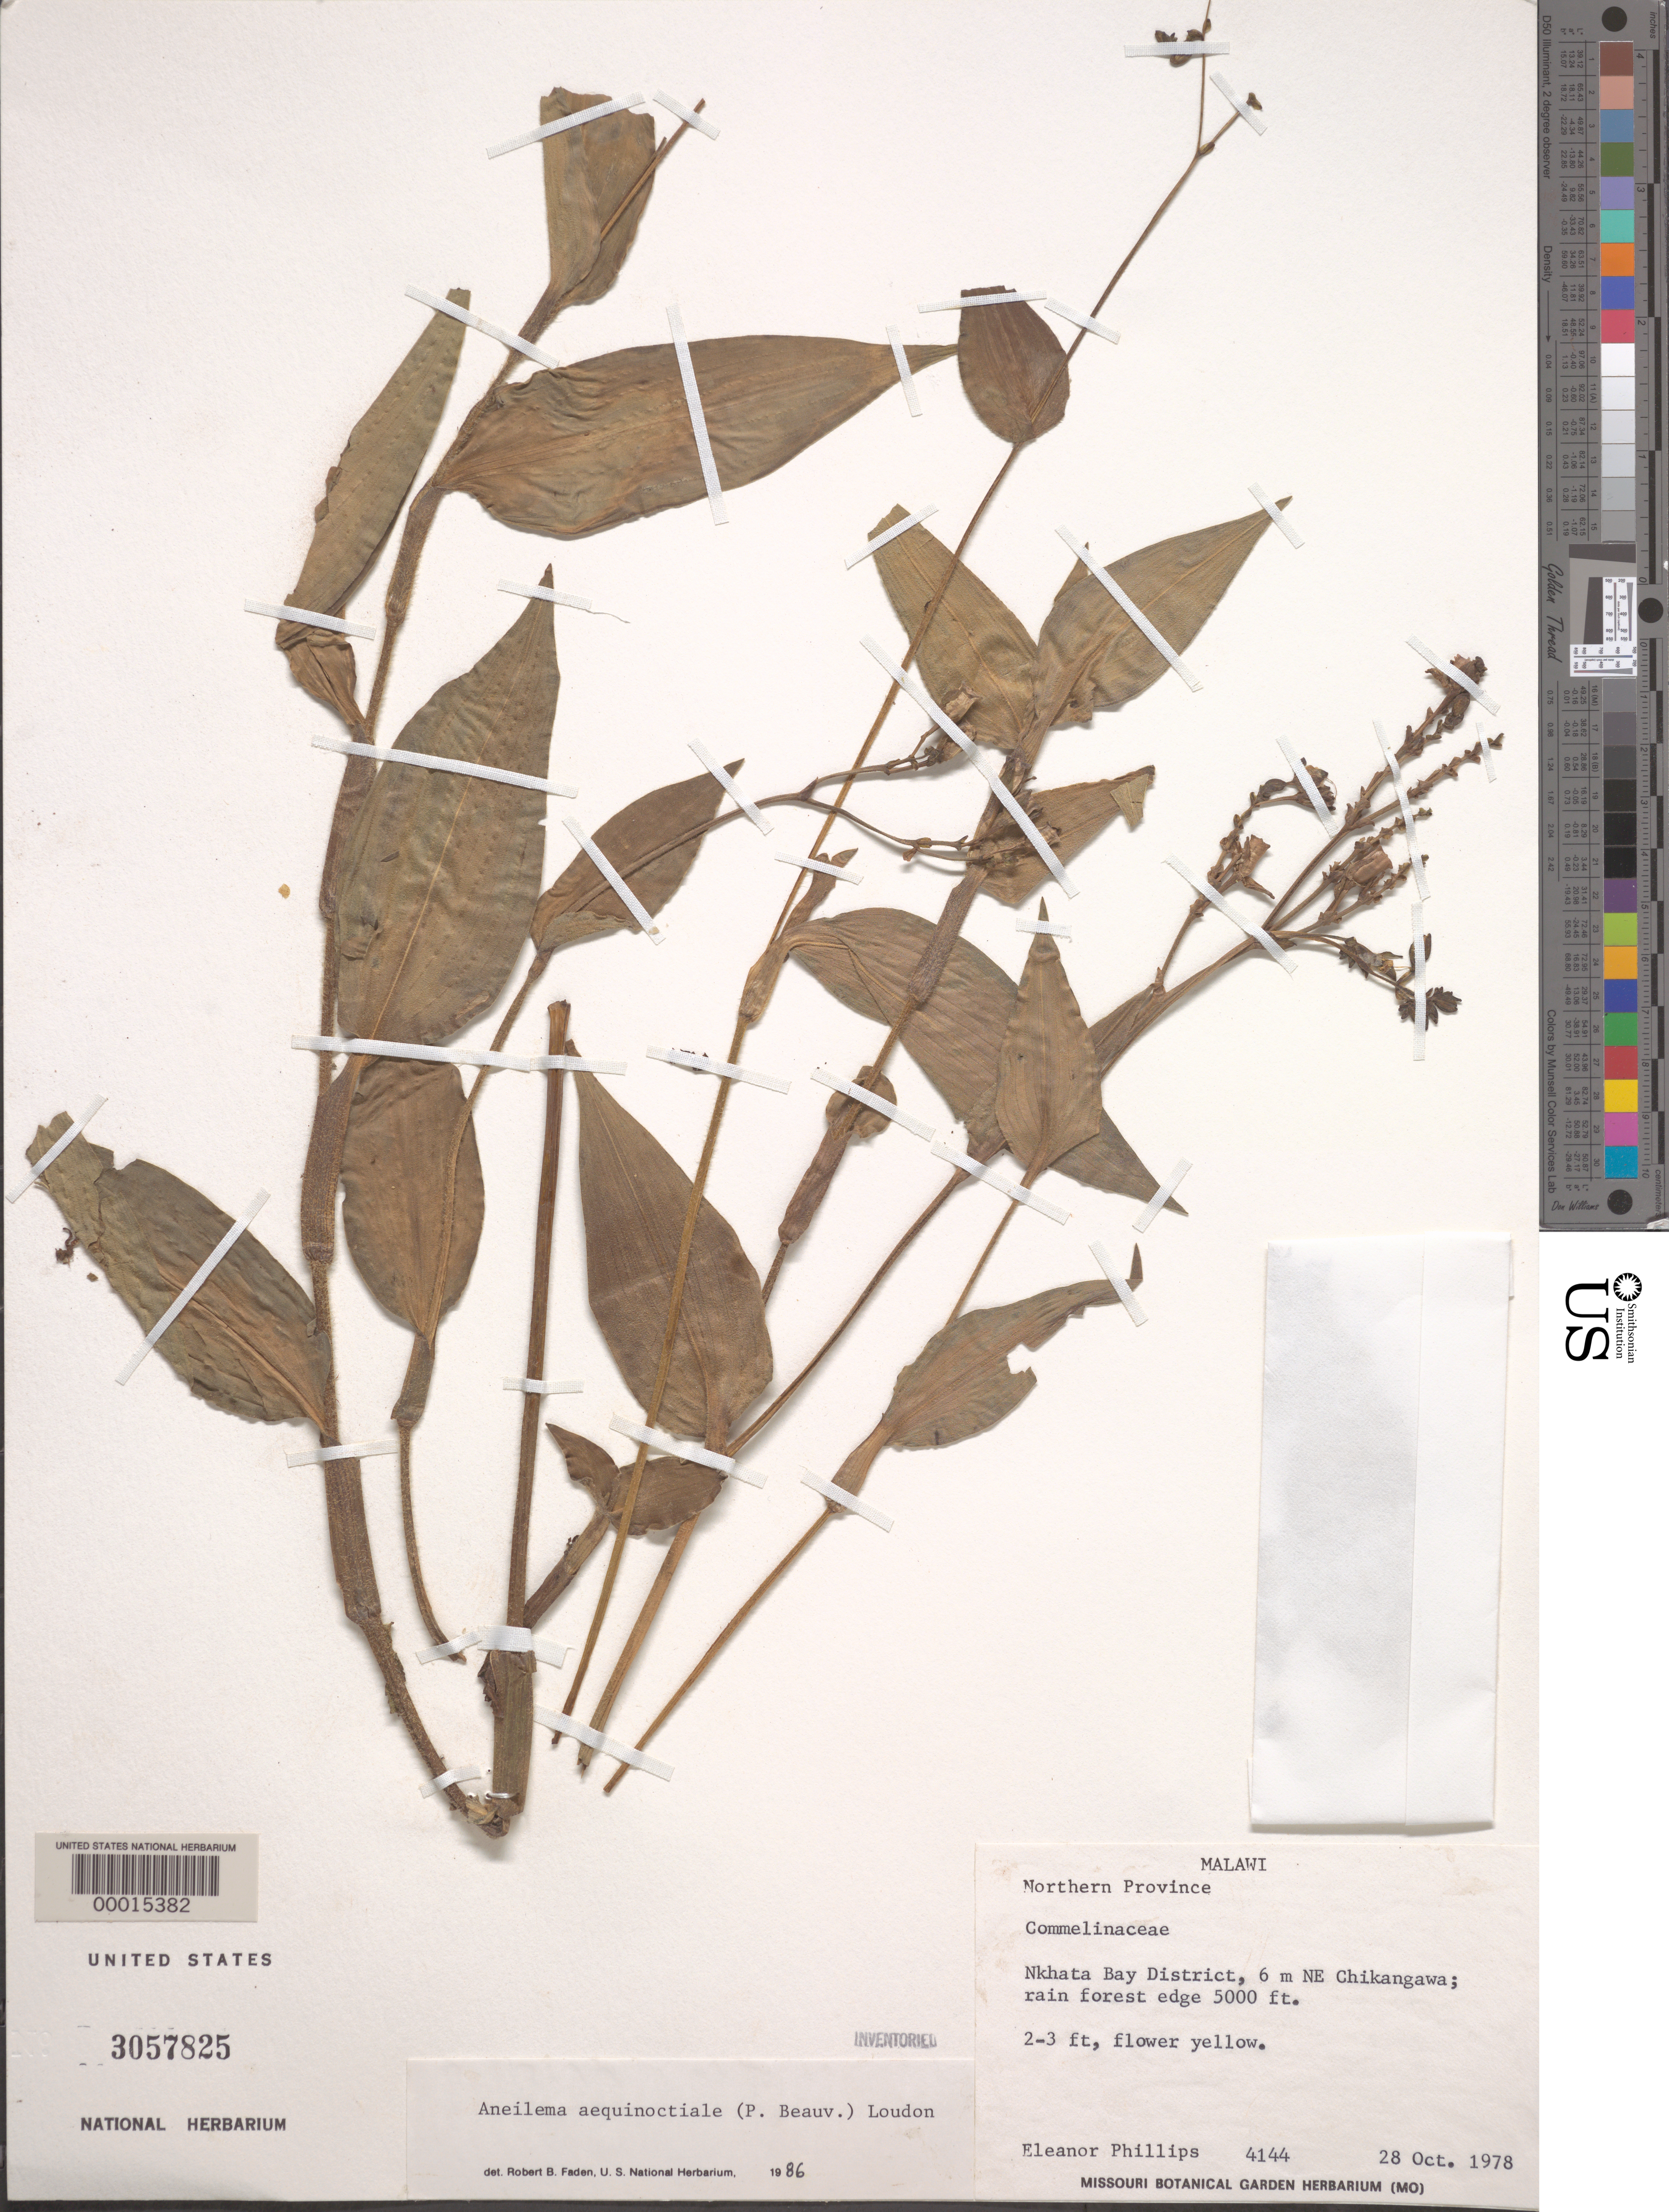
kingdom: Plantae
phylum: Tracheophyta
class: Liliopsida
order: Commelinales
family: Commelinaceae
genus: Aneilema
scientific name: Aneilema aequinoctiale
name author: (P. Beauv.) Loudon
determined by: Faden, Robert B., (US), Smithsonian Institution - National Museum of Natural History (UNITED STATES)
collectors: E. Phillips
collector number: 4144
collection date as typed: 28 Oct 1978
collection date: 1978-10-28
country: Malawi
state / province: Northern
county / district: Nkhata Bay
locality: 6 km e chikangawa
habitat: Rain forest edge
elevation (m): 1525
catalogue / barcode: US 3057825